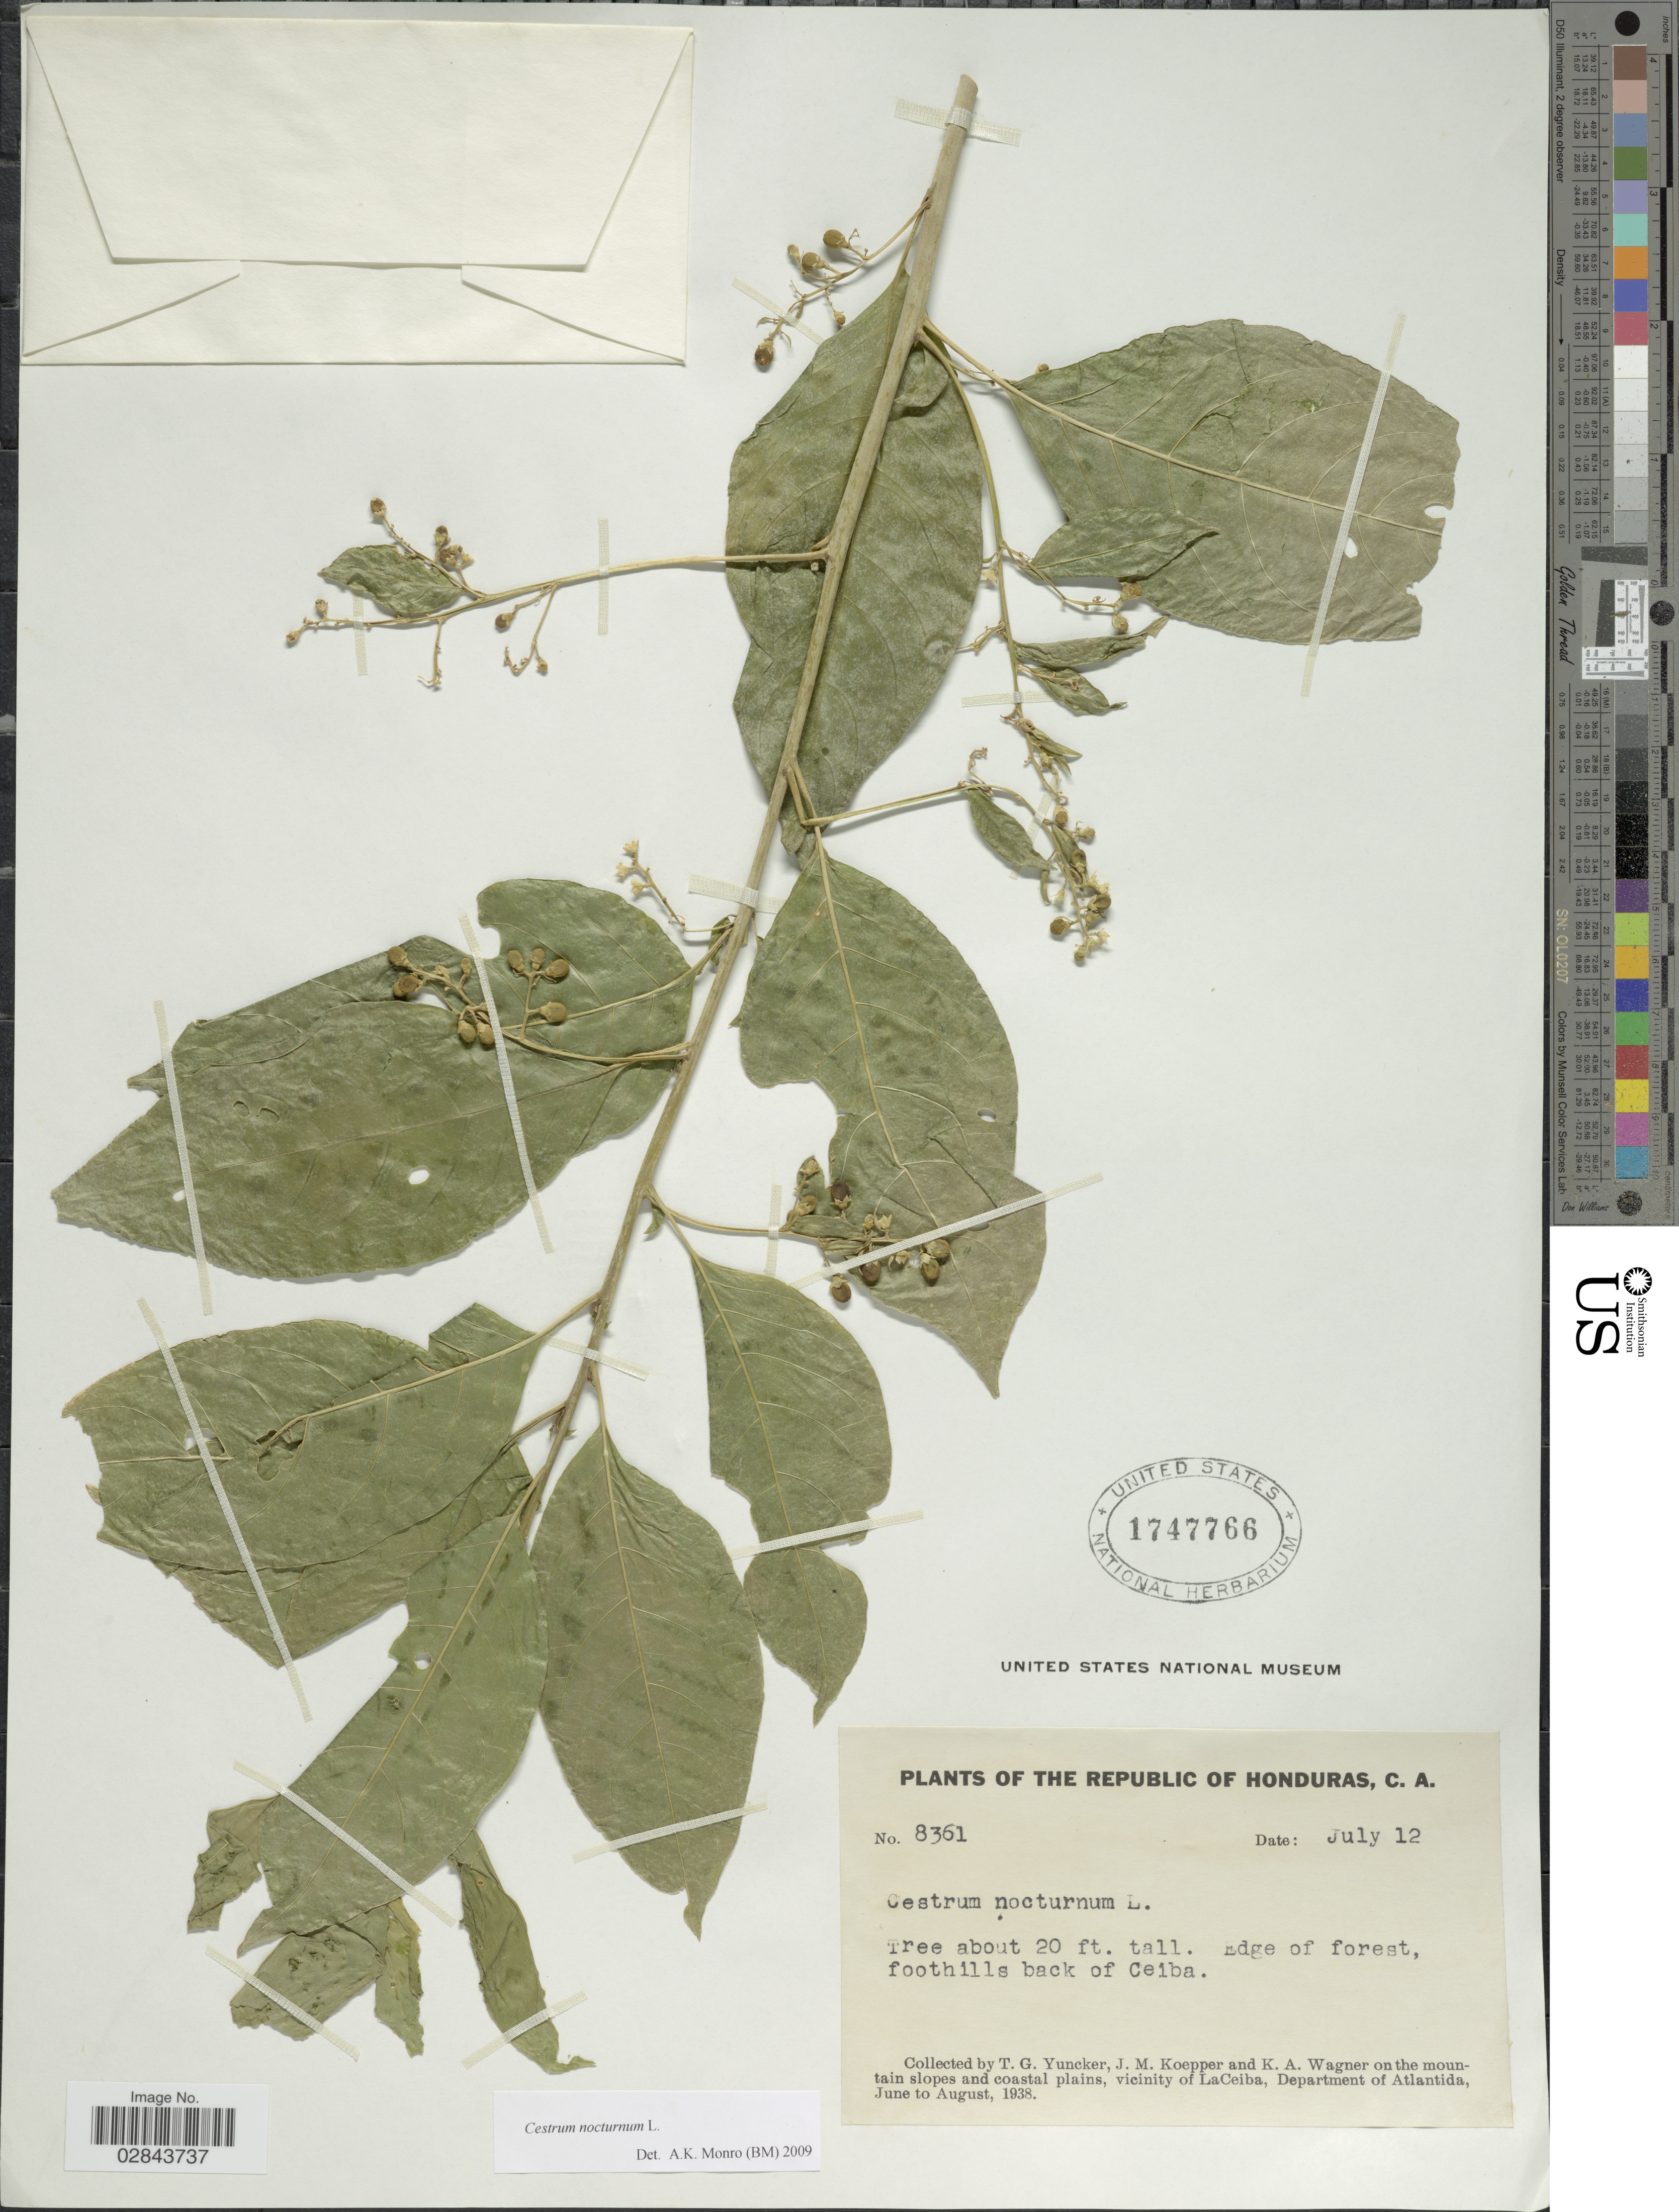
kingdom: Plantae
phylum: Tracheophyta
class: Magnoliopsida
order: Solanales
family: Solanaceae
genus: Cestrum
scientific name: Cestrum nocturnum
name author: L.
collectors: T. G. Yuncker, J. M. Koepper & K. A. Wagner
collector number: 8361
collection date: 1938-07-12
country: Honduras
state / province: Atlántida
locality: Edge of forest foothills back of Ceiba. On the mountain slopes and coastal plains, vicinity of LaCeiba, Department of Atlantida.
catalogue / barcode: US 1747766